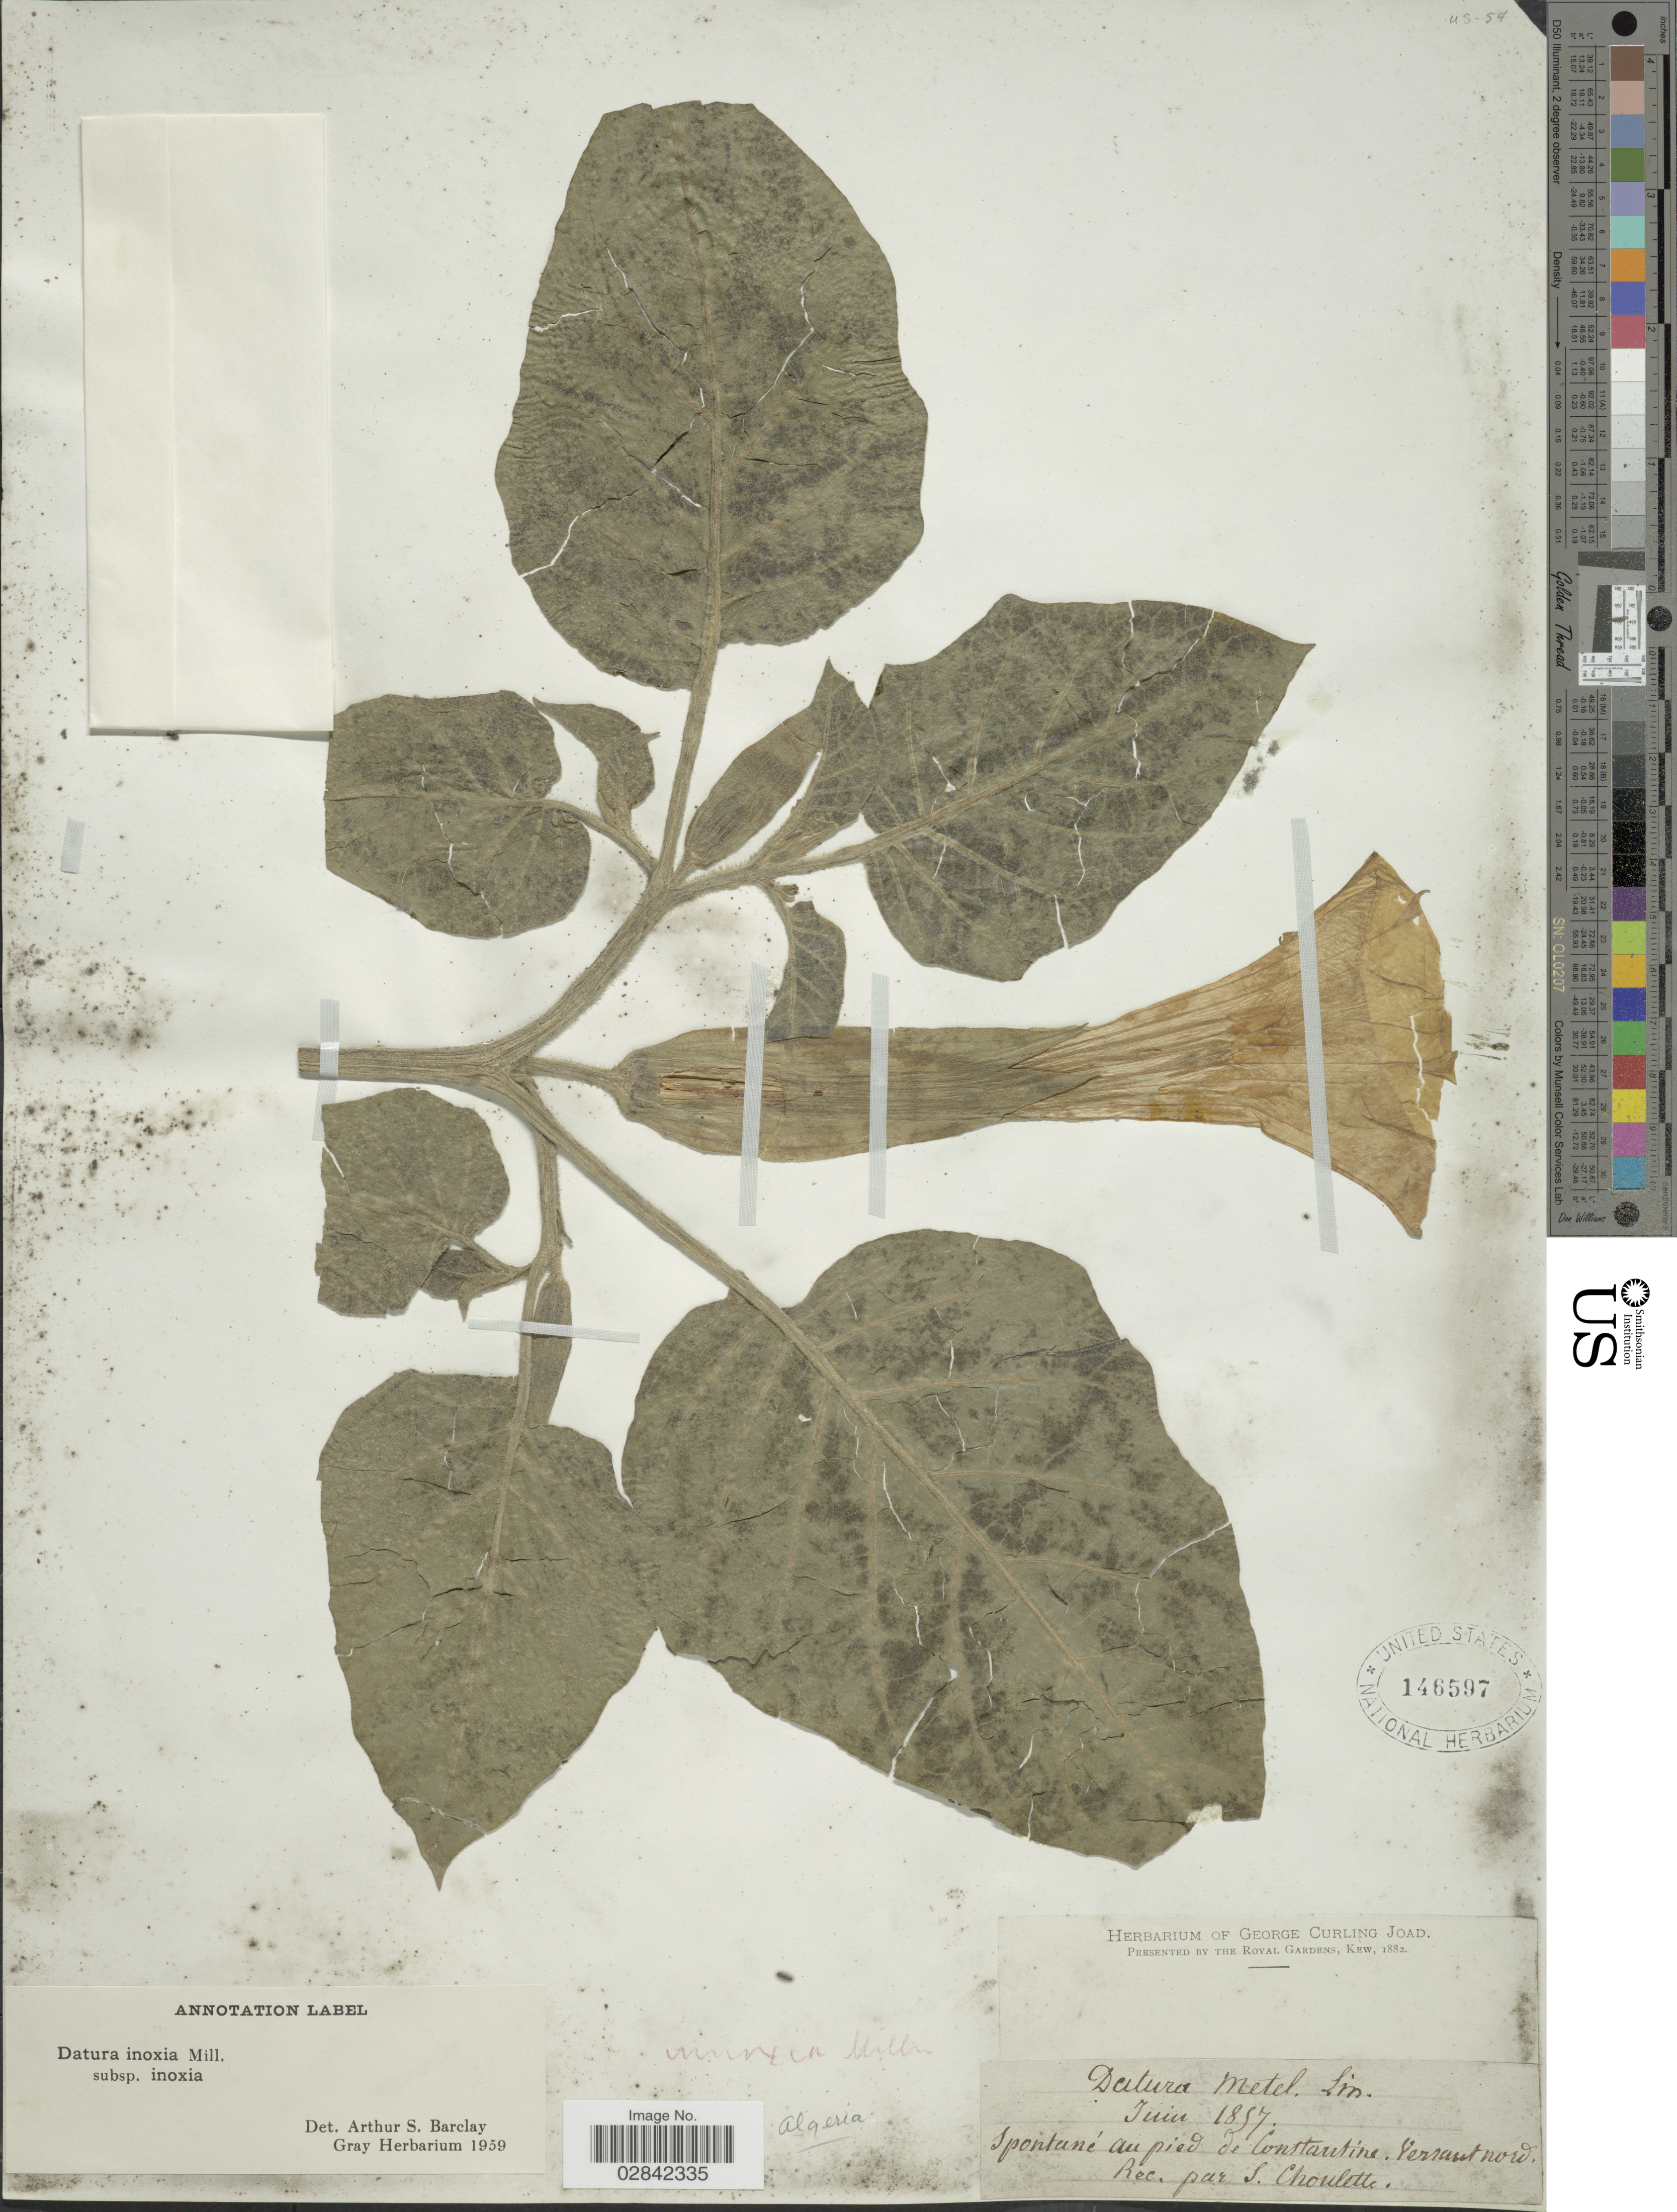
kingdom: Plantae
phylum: Tracheophyta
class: Magnoliopsida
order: Solanales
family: Solanaceae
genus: Datura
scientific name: Datura innoxia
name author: Mill.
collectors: S. Choulette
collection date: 1857-06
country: Algeria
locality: Spontané au pied de Constantine, Versant nord.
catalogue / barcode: US 146597